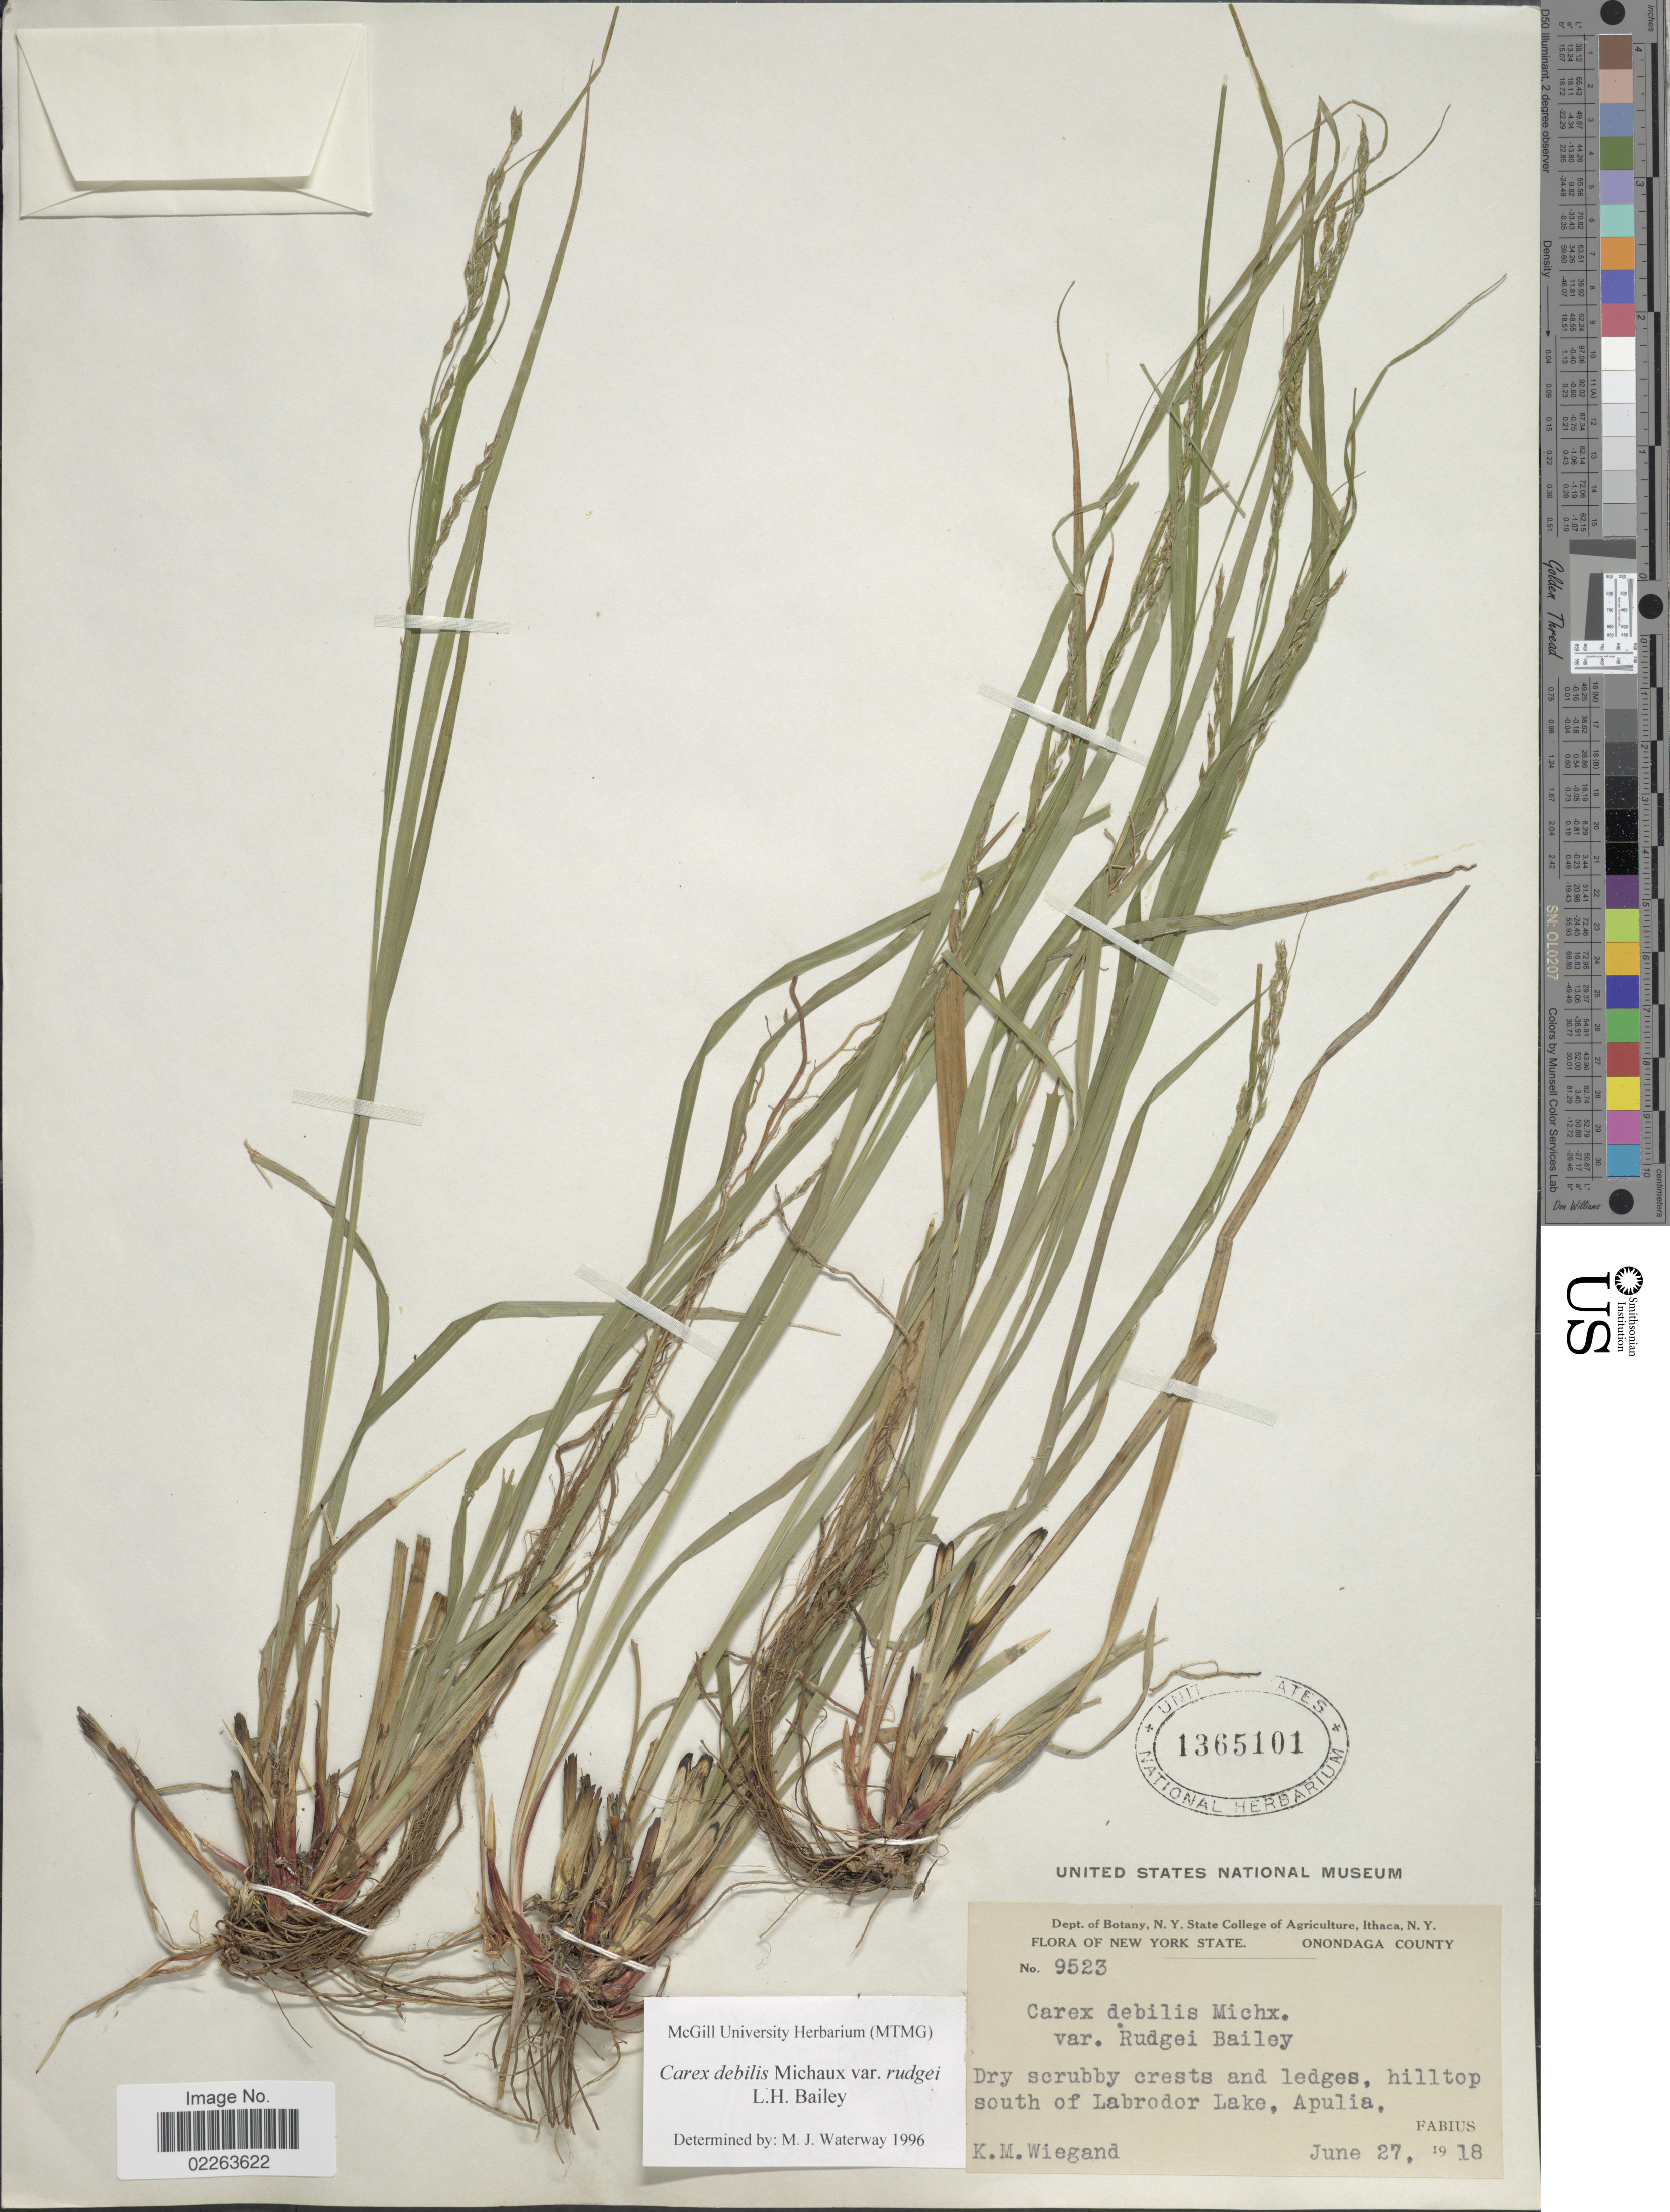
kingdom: Plantae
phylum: Tracheophyta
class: Liliopsida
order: Poales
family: Cyperaceae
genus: Carex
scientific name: Carex flexuosa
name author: Muhl. ex Willd.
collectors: K. M. Wiegand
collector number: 9523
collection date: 1918-06-27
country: United States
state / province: New York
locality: Onondaga County. Hilltop south of Labrador Lake, Apulia, Fabius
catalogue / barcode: US 1365101